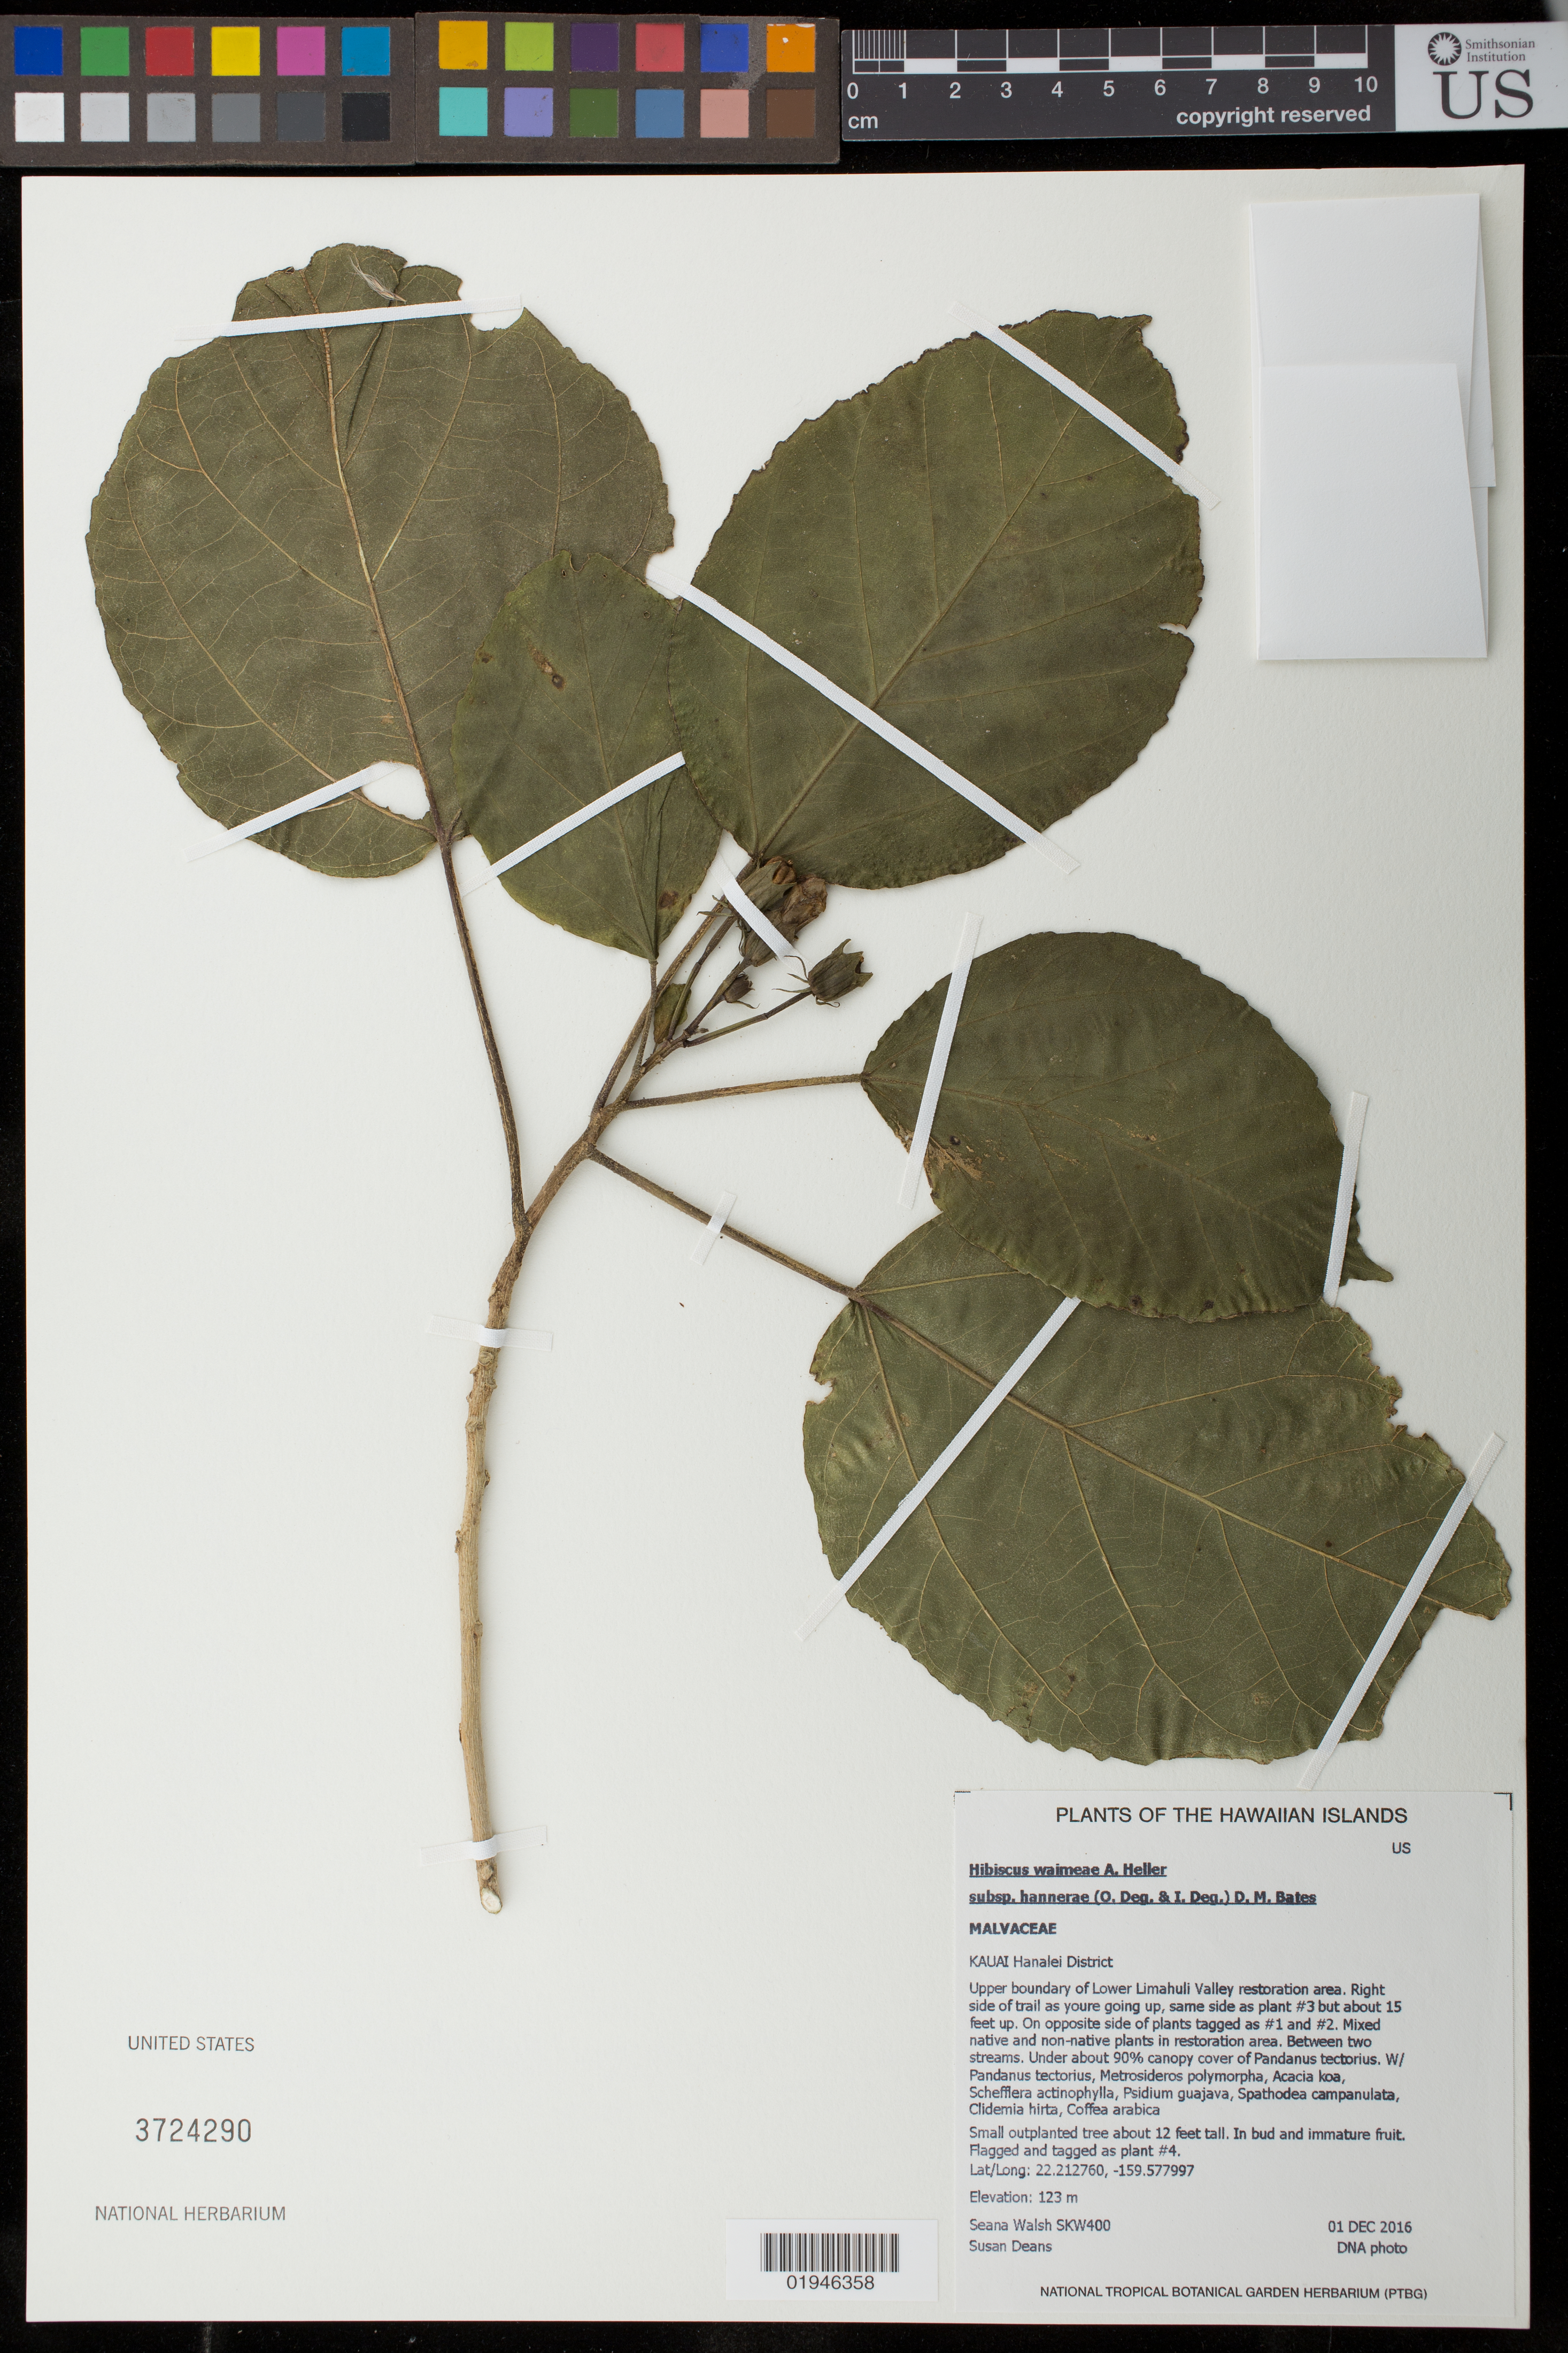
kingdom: Plantae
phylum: Tracheophyta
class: Magnoliopsida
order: Malvales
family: Malvaceae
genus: Hibiscus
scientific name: Hibiscus waimeae subsp. hannerae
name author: (O. Deg. & I. Deg.) D.M. Bates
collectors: S. Walsh & S. Deans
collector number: SKW400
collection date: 2016-12-01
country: United States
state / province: Hawaii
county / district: Kauai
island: Kaua'i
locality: Hanalei District, Upper boundary of Lower Limahuli Valley restoration area, right side of trail going up.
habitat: Restoration area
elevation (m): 123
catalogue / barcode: US 3724290